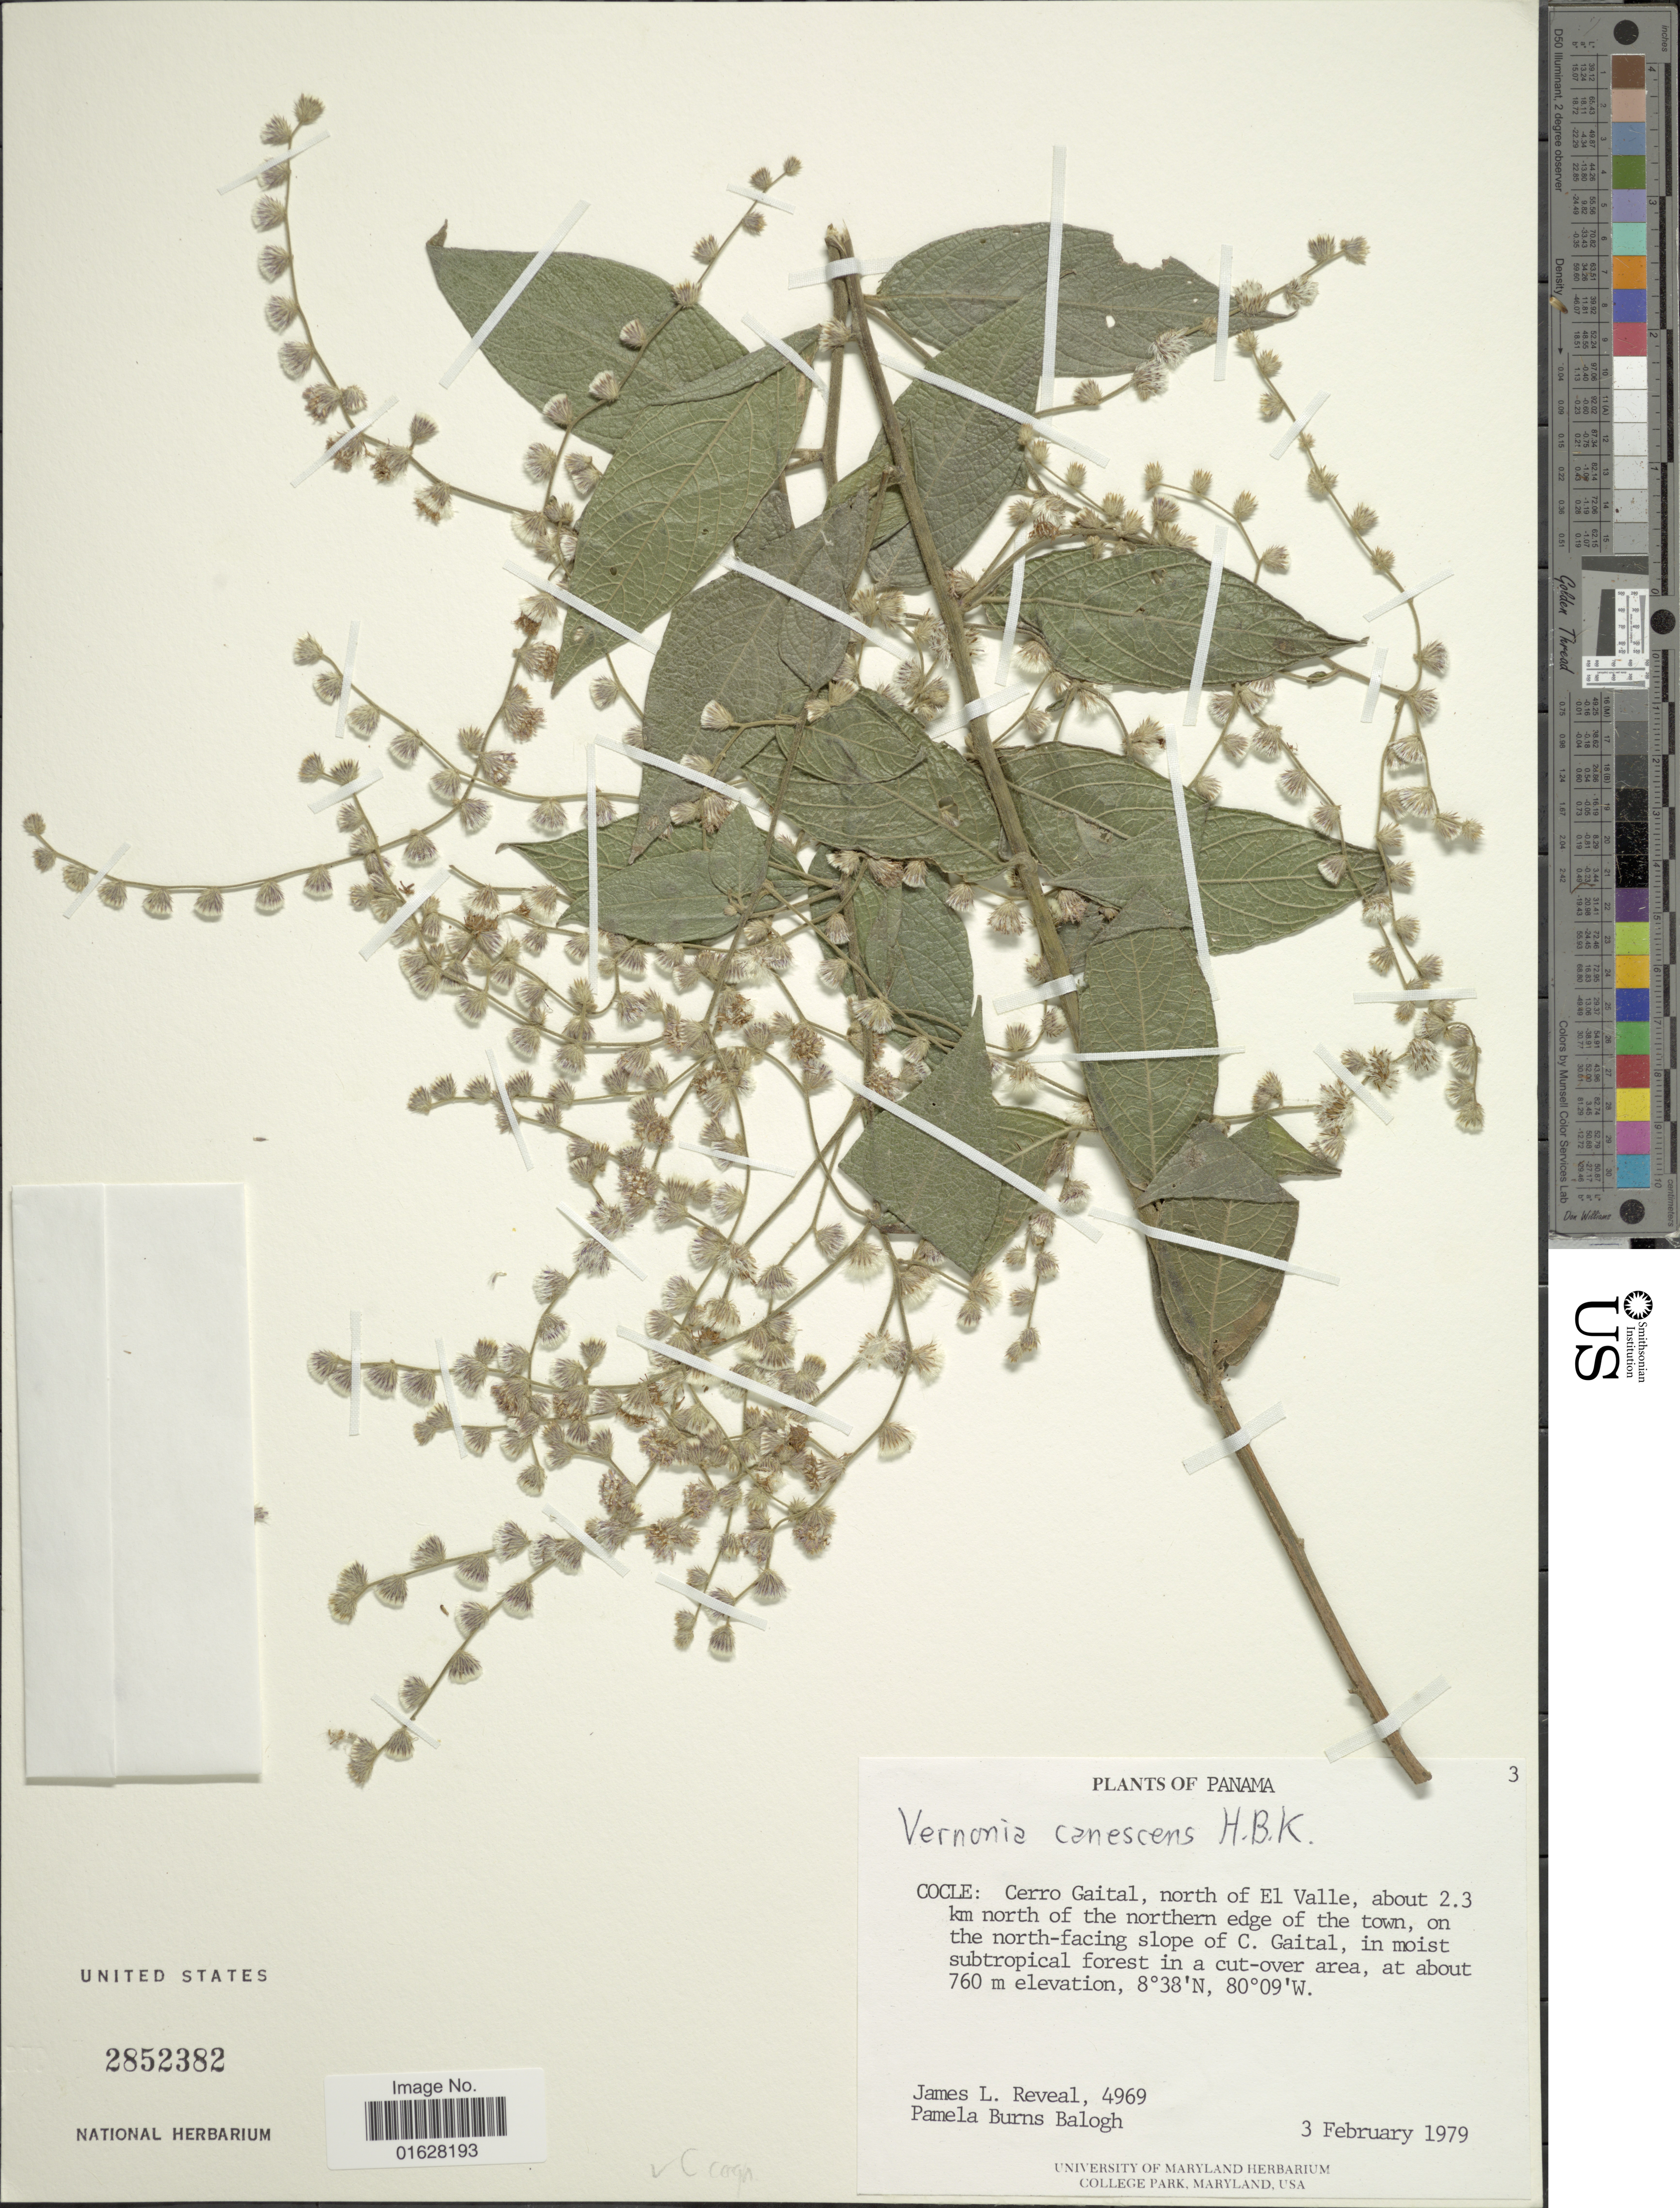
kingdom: Plantae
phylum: Tracheophyta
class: Magnoliopsida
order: Asterales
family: Asteraceae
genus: Lepidaploa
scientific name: Lepidaploa canescens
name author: (Kunth) H. Rob.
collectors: J. L. Reveal & P. Burns-Balogh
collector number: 4969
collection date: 1979-02-03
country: Panama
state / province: Coclé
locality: Cocle, Cerro Gaital, north of El Valle, about 2.3 km north of the northern edge of the town, on the north-facing slope of C. Gaital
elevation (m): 760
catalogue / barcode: US 2852382